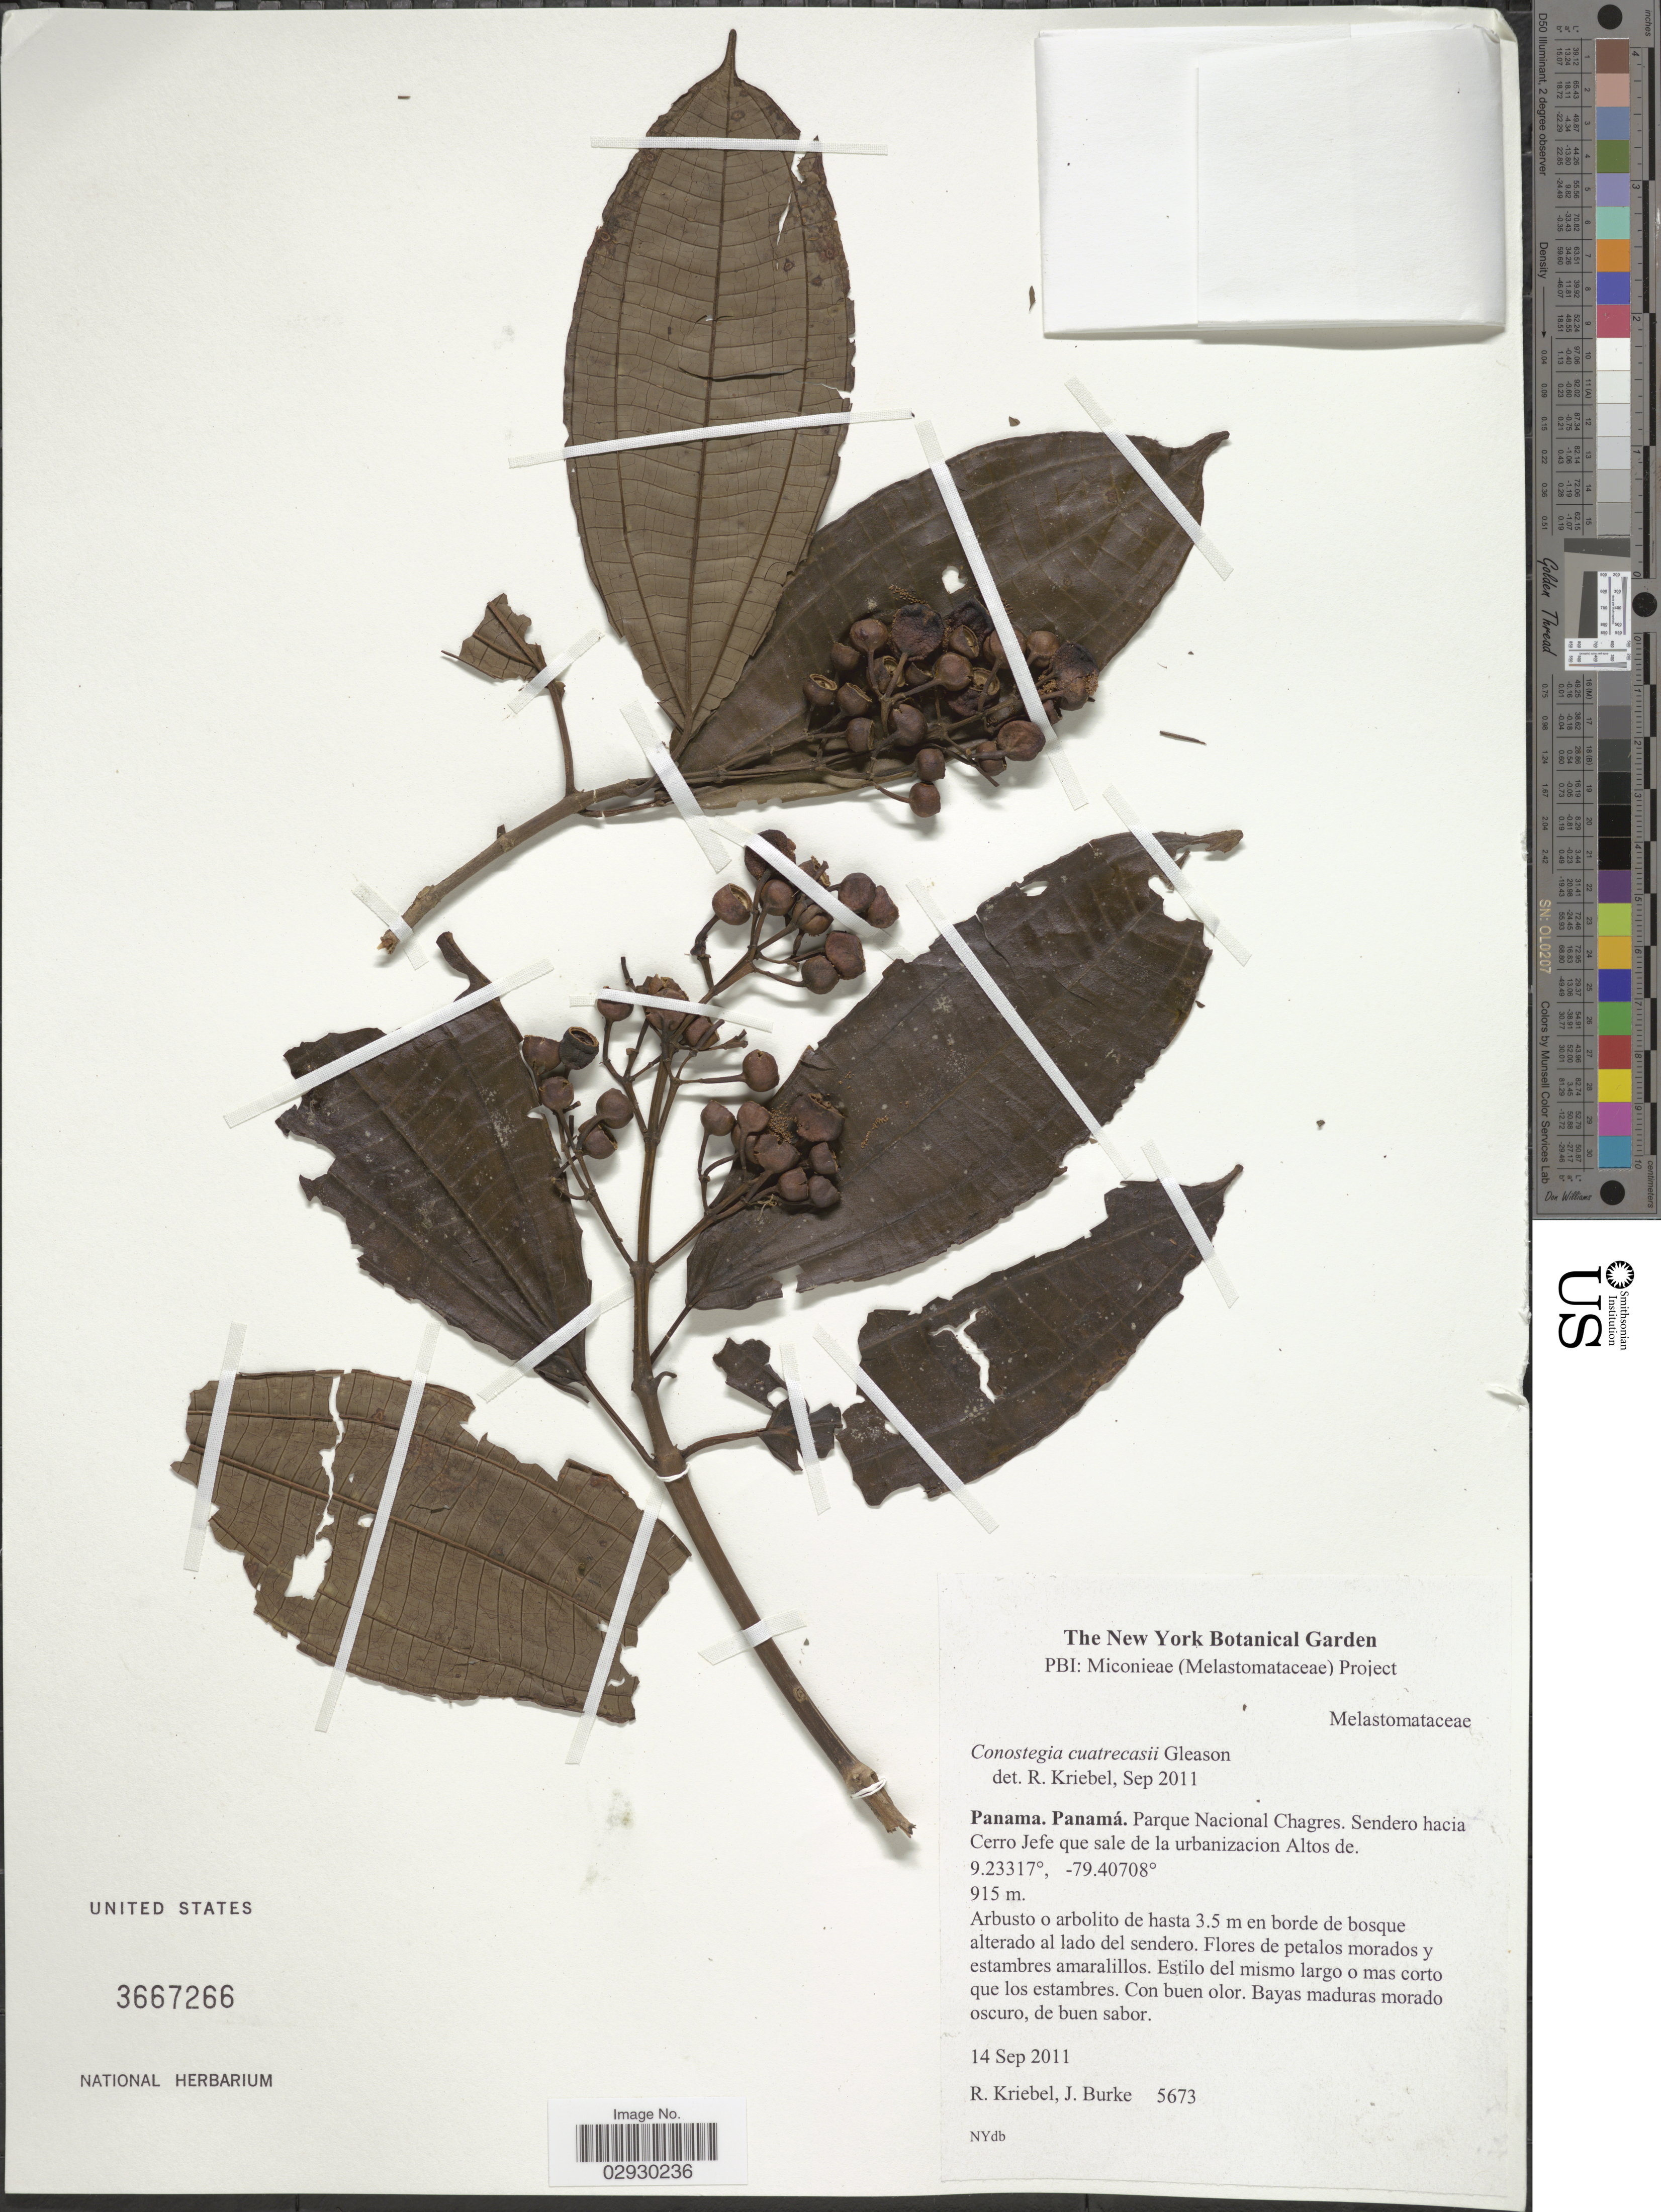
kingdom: Plantae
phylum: Tracheophyta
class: Magnoliopsida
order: Myrtales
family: Melastomataceae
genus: Conostegia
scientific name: Conostegia cuatrecasii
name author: Gleason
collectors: R. Kriebel & J. Burke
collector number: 5673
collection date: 2011-09-14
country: Panama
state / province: Panamá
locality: Parque Nacional Chagres. Sendero hacia Cerro Jefe que sale de la urbanizacion Altos de.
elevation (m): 915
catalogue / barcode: US 3667266